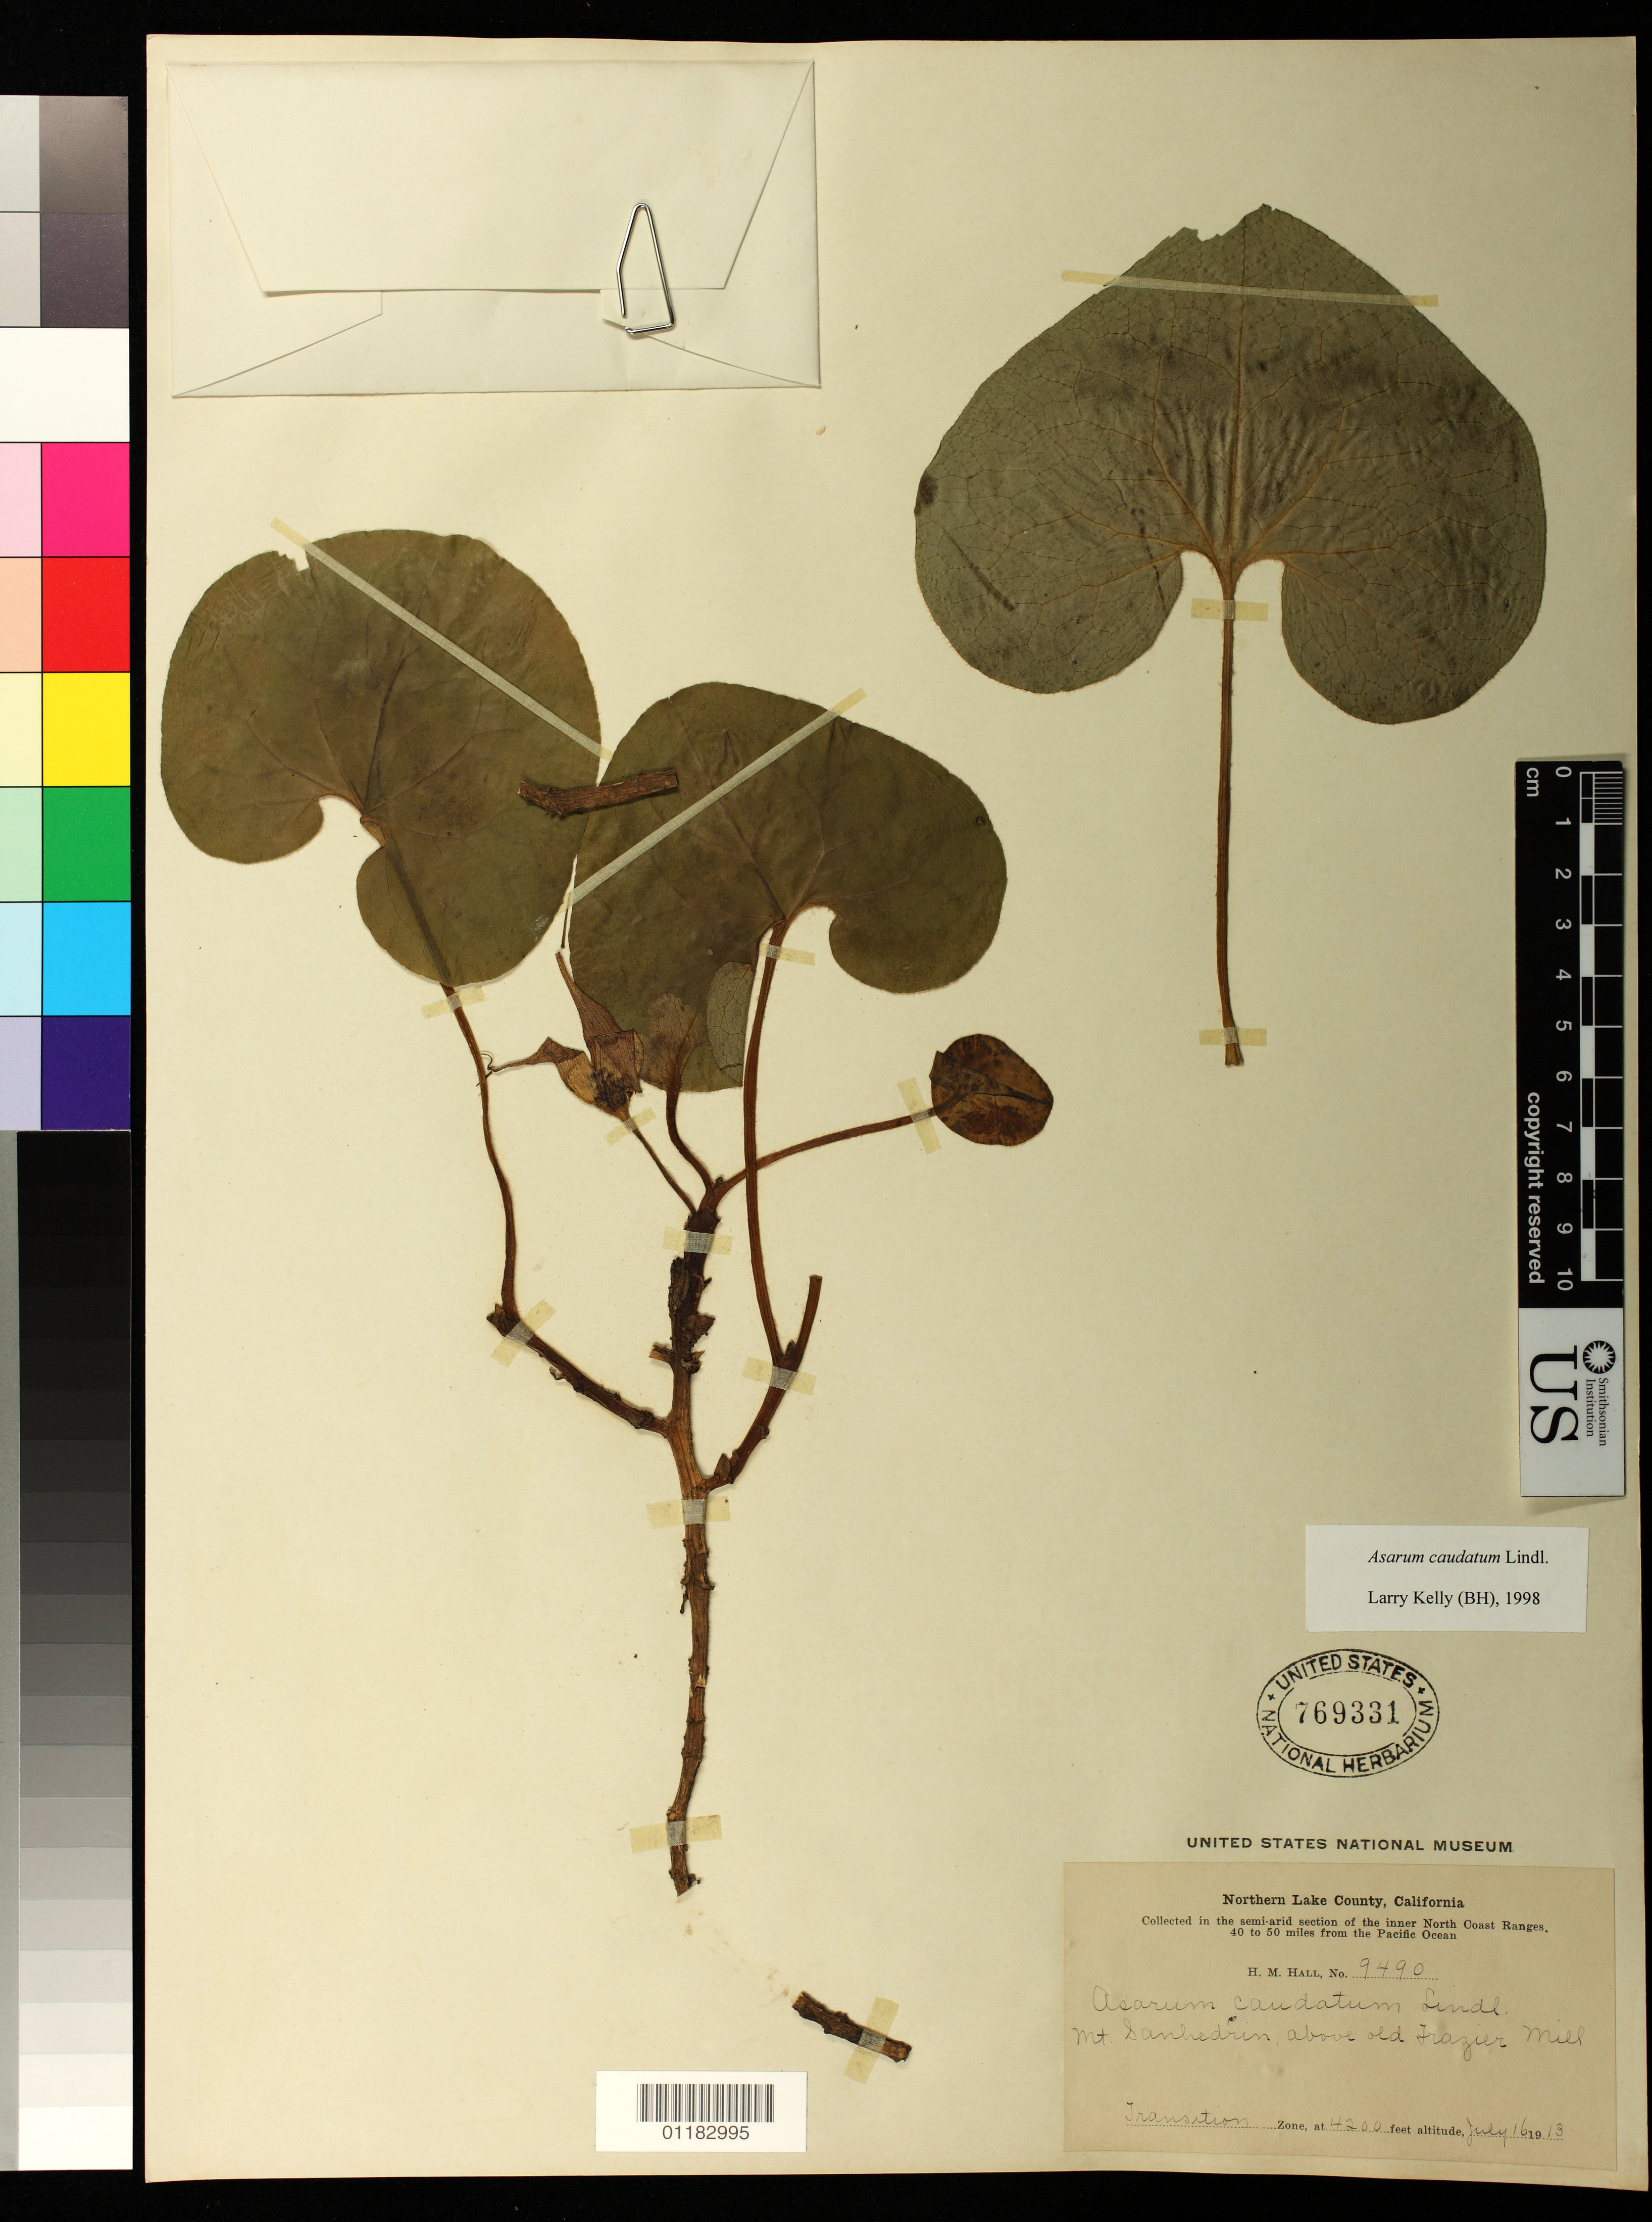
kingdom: Plantae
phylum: Tracheophyta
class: Magnoliopsida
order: Piperales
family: Aristolochiaceae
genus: Asarum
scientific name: Asarum caudatum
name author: Lindl.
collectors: H. M. Hall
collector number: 9490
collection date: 1913-07-16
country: United States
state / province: California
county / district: Lake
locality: Lake County, Mount Sanhedrin above old Frazier Mill, North Coast Range, 40 to 50 miles from the Pacific Coast.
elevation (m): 1280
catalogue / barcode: US 769331